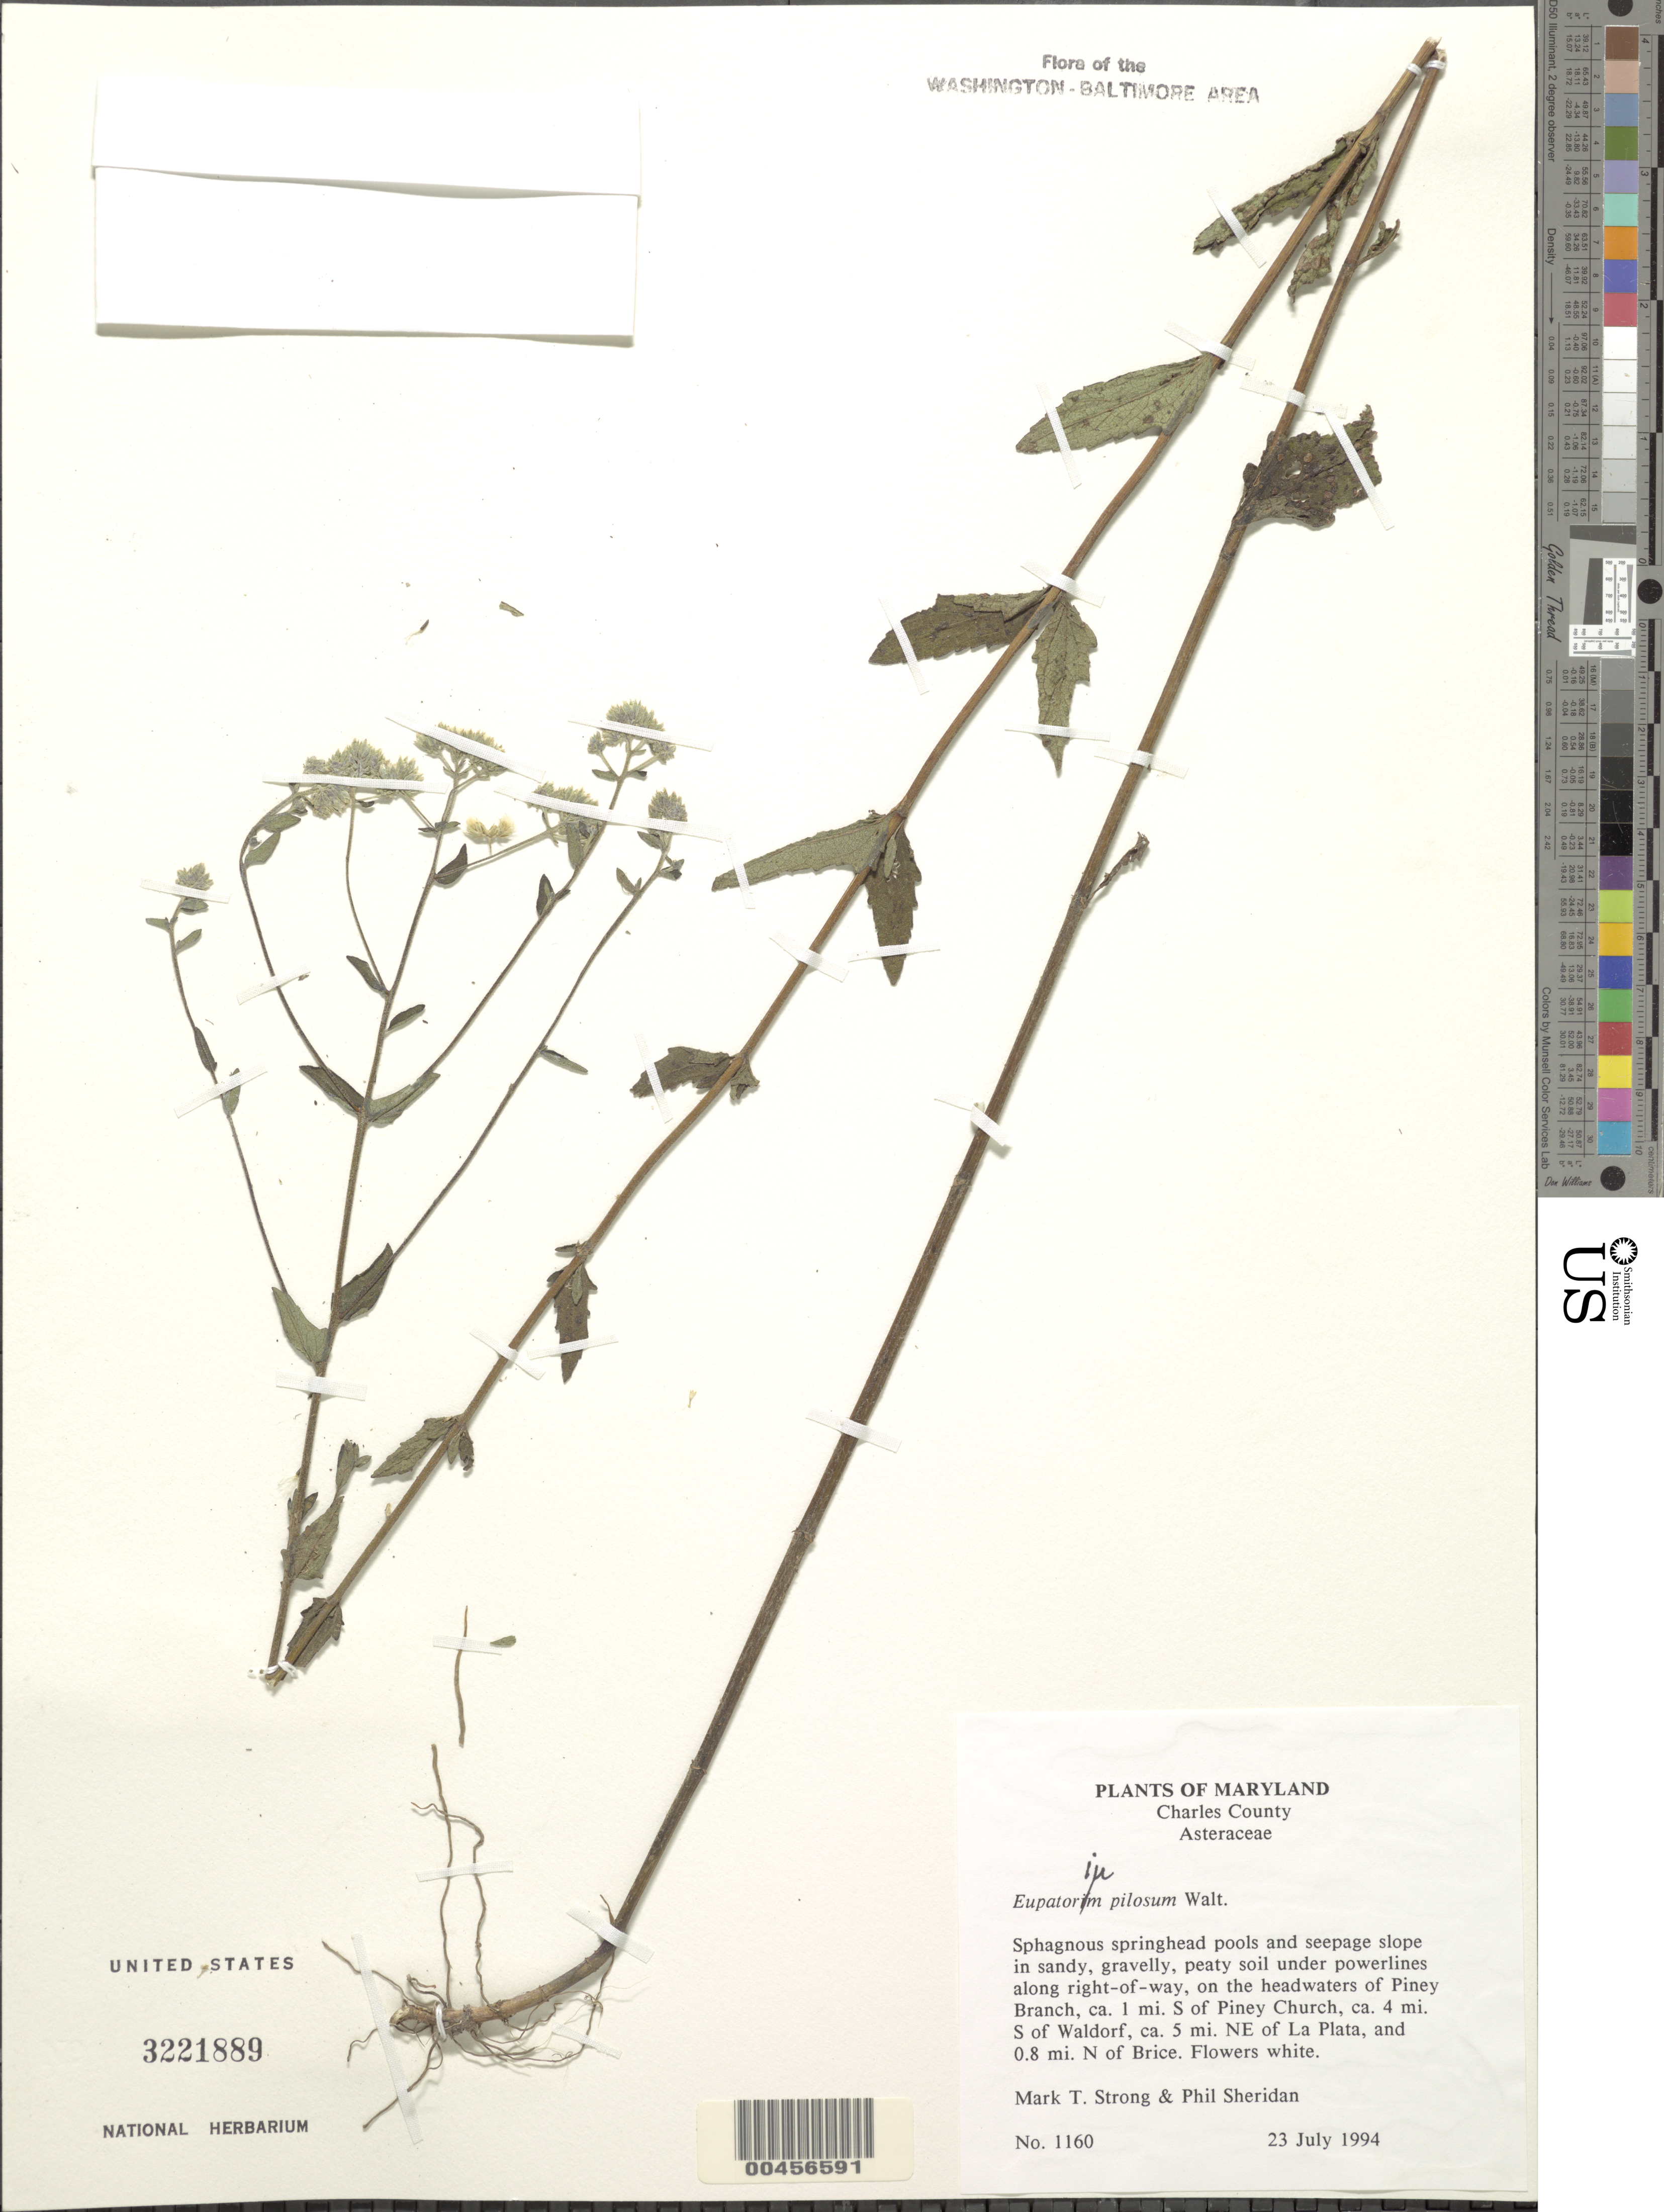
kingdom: Plantae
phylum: Tracheophyta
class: Magnoliopsida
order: Asterales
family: Asteraceae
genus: Eupatorium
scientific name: Eupatorium pilosum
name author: Walter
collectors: M. T. Strong & P. Sheridan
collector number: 1160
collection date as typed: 23 Jul 1994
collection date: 1994-07-23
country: United States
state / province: Maryland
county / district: Charles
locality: Piney Branch, S of Piney Church, S of Waldorf, NE of La Plata, N of Brice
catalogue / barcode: US 3221889